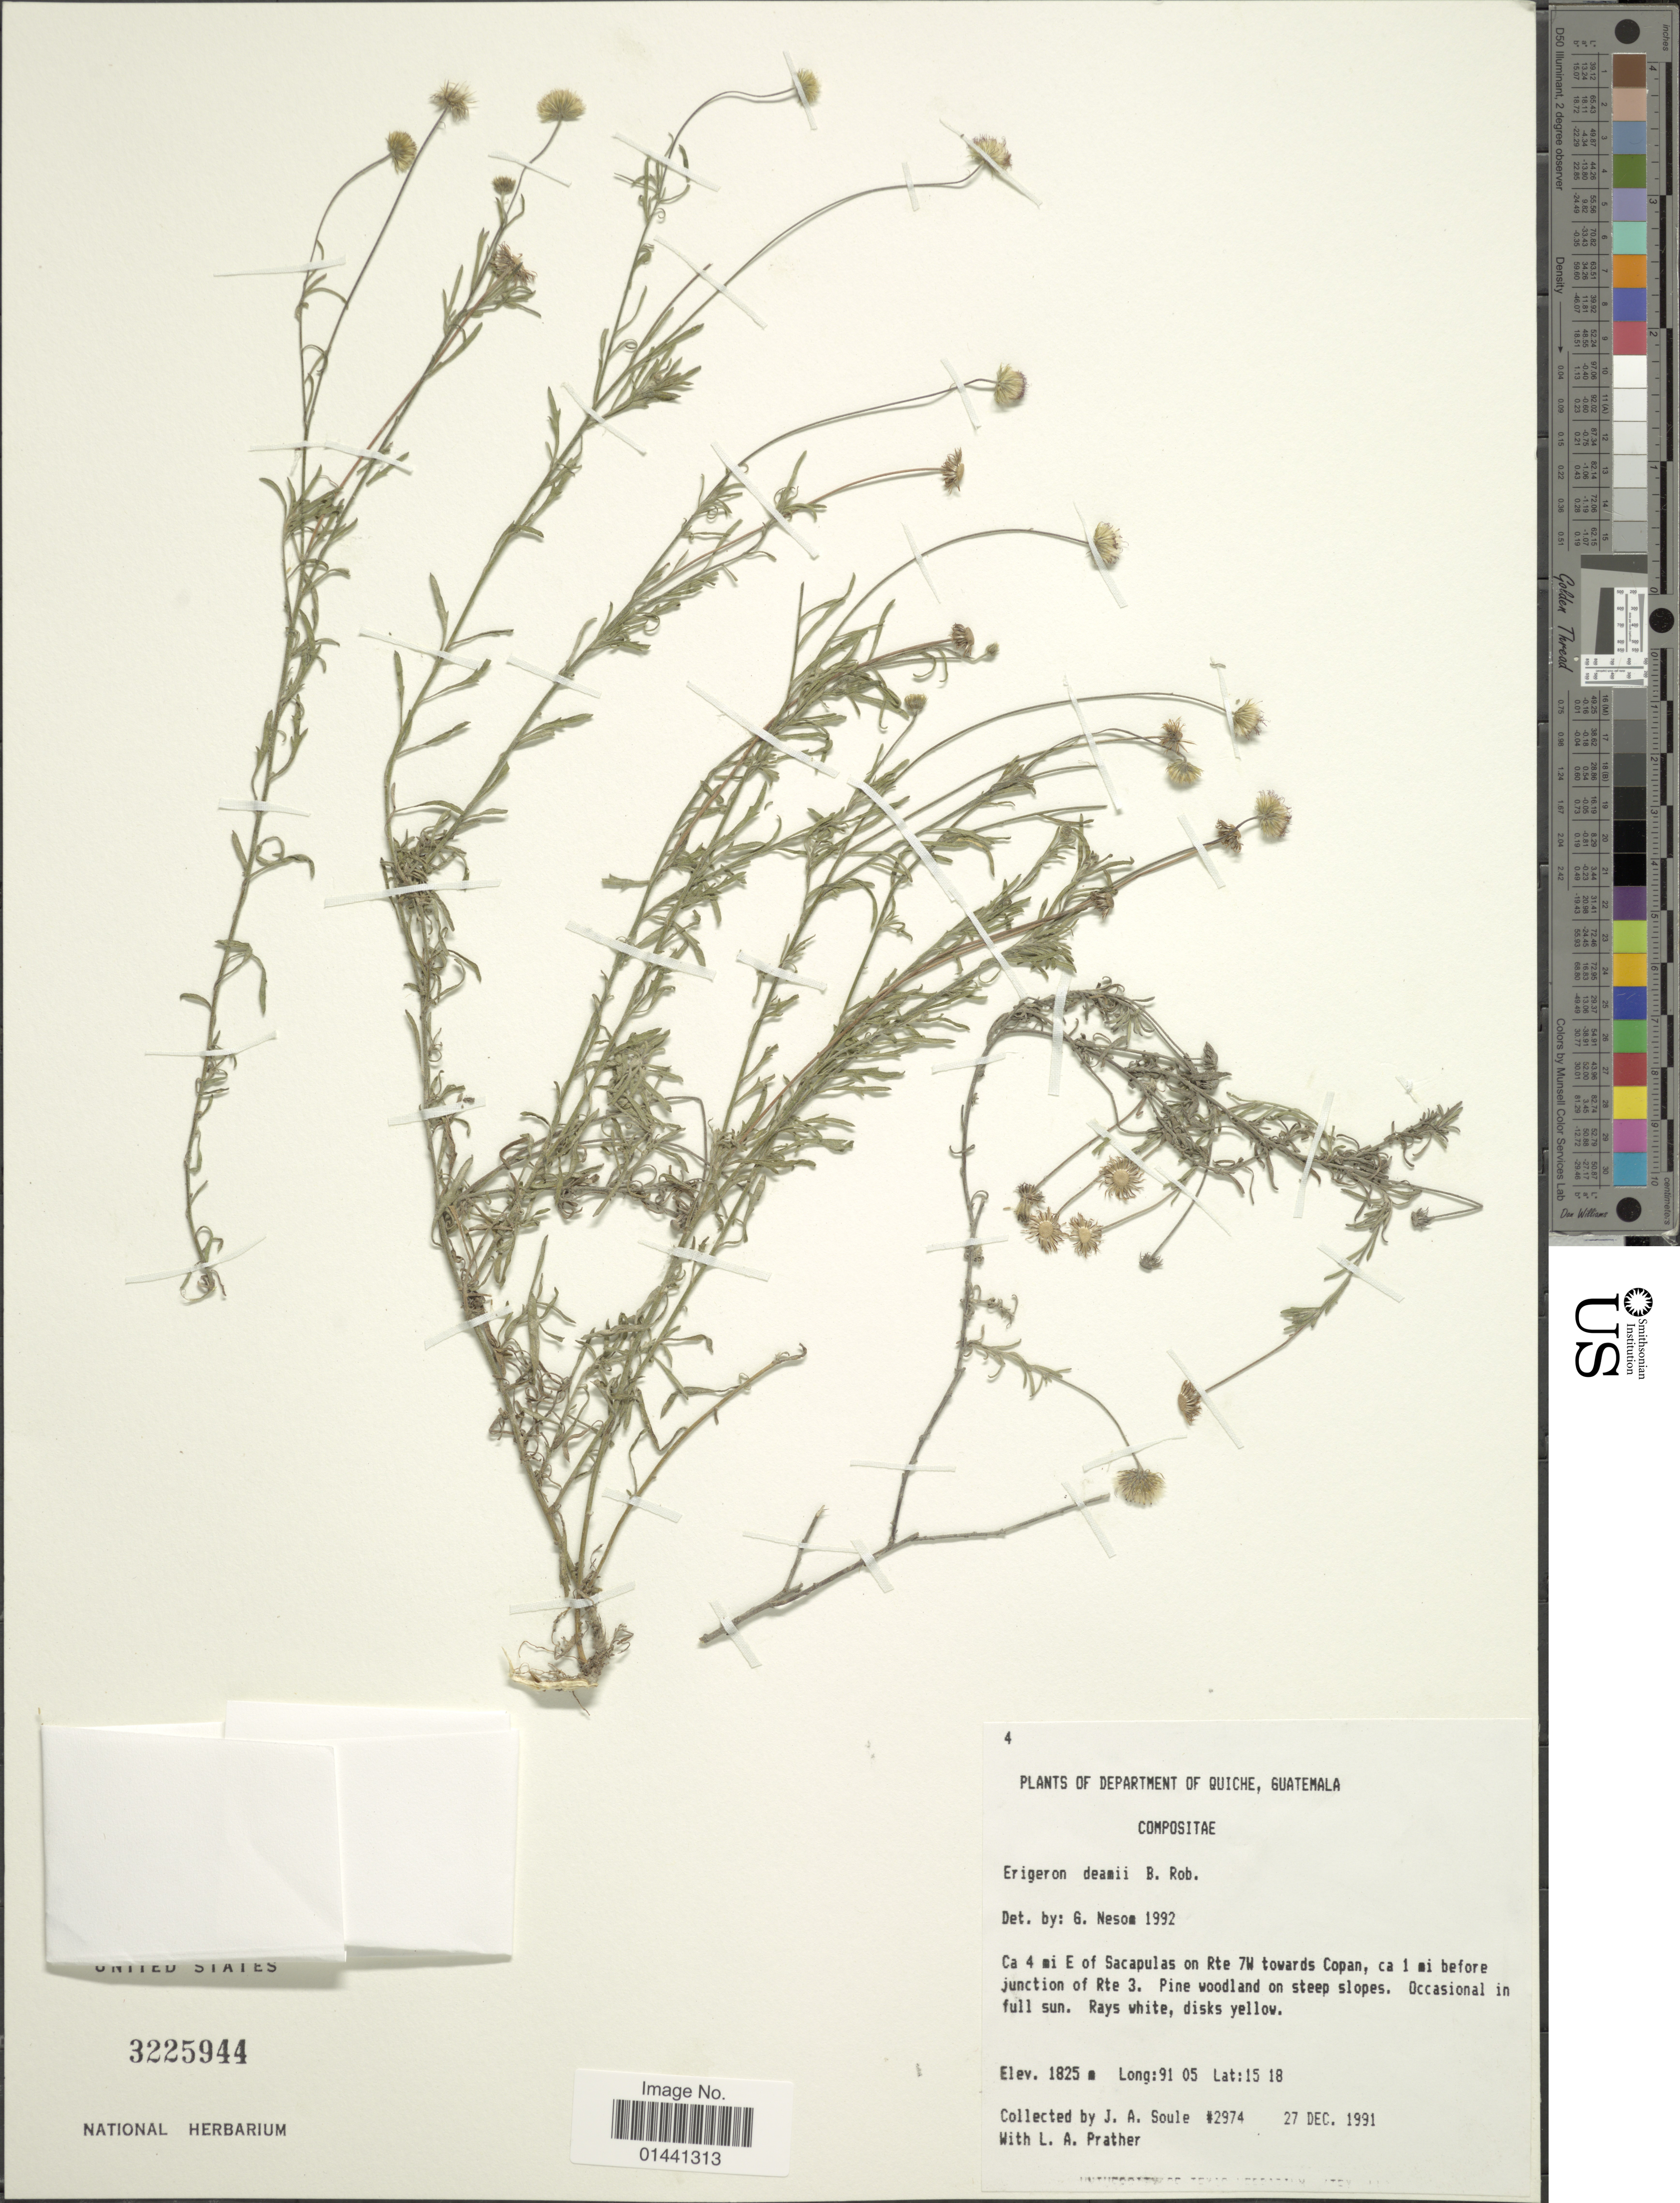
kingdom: Plantae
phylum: Tracheophyta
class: Magnoliopsida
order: Asterales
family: Asteraceae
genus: Erigeron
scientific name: Erigeron denalii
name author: A. Nelson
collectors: J. Soule & L. A. Prather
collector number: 2974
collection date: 1991-10-27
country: Guatemala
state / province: El Quiché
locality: Ca 4 mi E of Sacapulas on Rte 7W towards Copan, ca 1 mi before junction of Rte 3, Pine woodland on steep slopes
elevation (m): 1825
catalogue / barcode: US 3225944